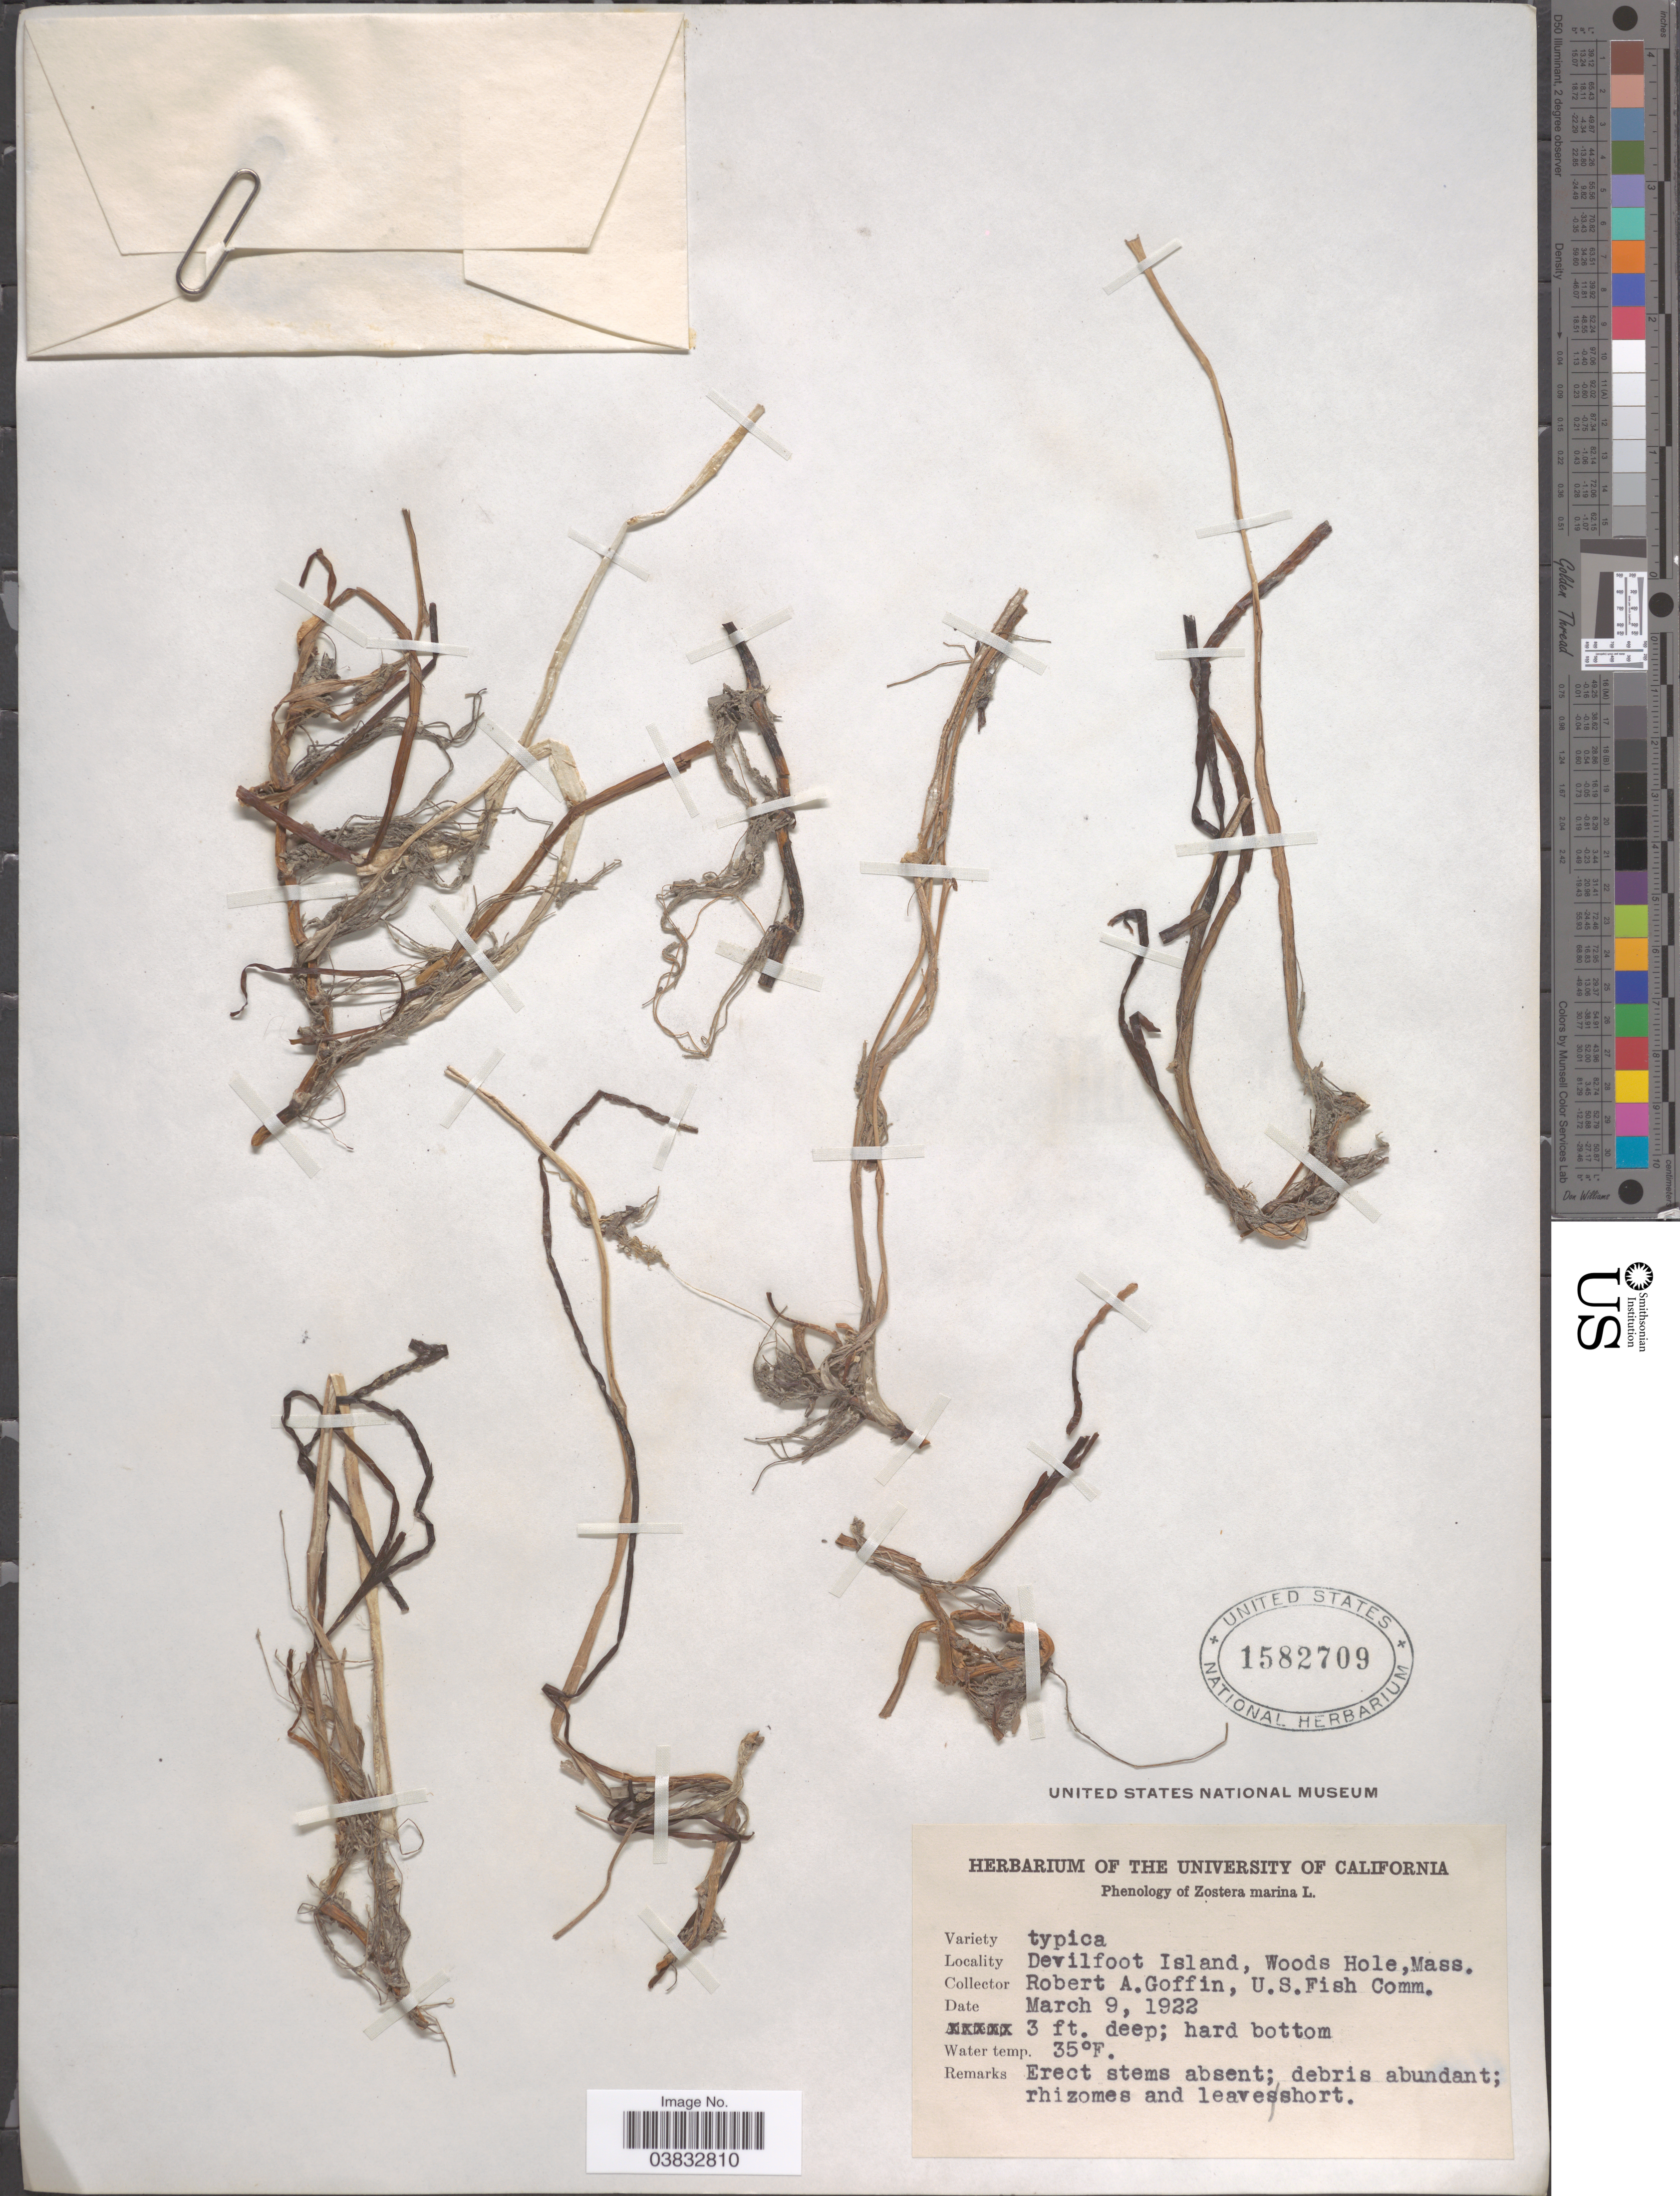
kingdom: Plantae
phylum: Tracheophyta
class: Liliopsida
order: Alismatales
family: Zosteraceae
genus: Zostera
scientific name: Zostera marina var. typica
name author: L.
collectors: R. Goffin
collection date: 1922-03-09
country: United States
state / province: Massachusetts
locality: Devilfoot Island, Woods Hole.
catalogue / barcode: US 1582709